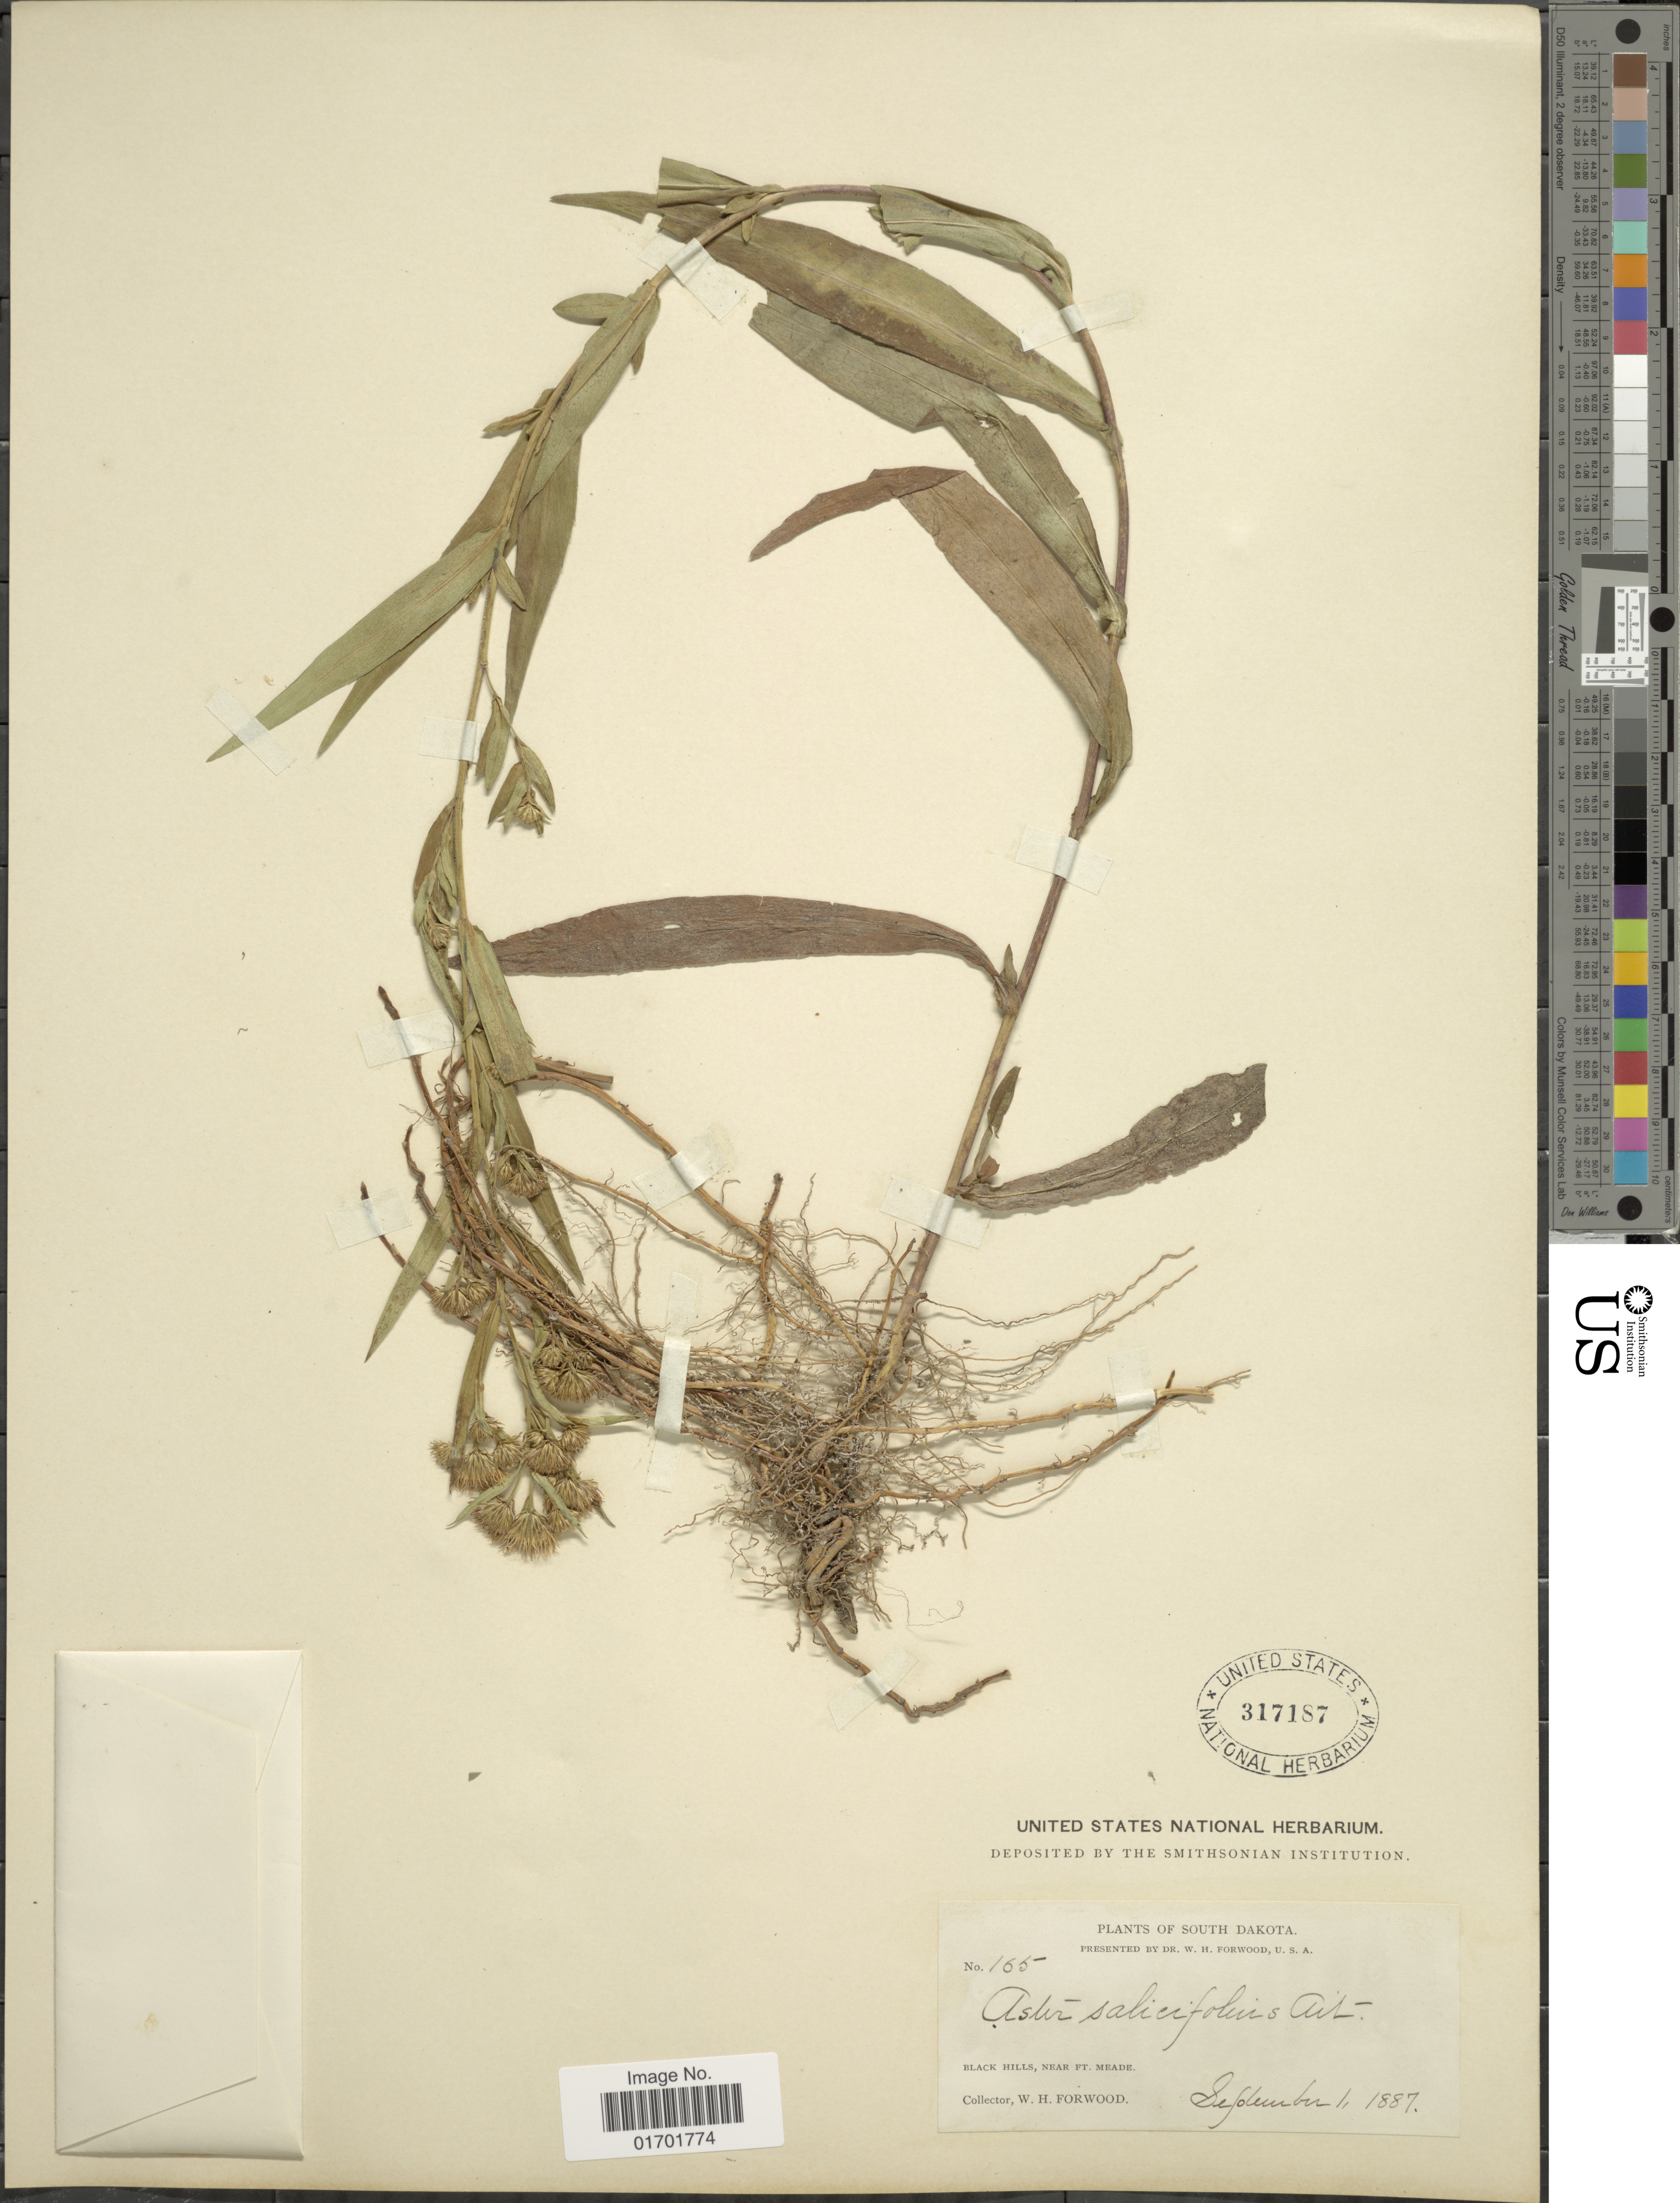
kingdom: Plantae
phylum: Tracheophyta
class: Magnoliopsida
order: Asterales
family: Asteraceae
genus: Symphyotrichum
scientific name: Symphyotrichum lanceolatum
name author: (Willd.) G.L. Nesom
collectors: W. Forwood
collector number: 165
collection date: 1887-09-01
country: United States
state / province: South Dakota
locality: Black Hills, near Ft. Meade.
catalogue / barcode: US 317187